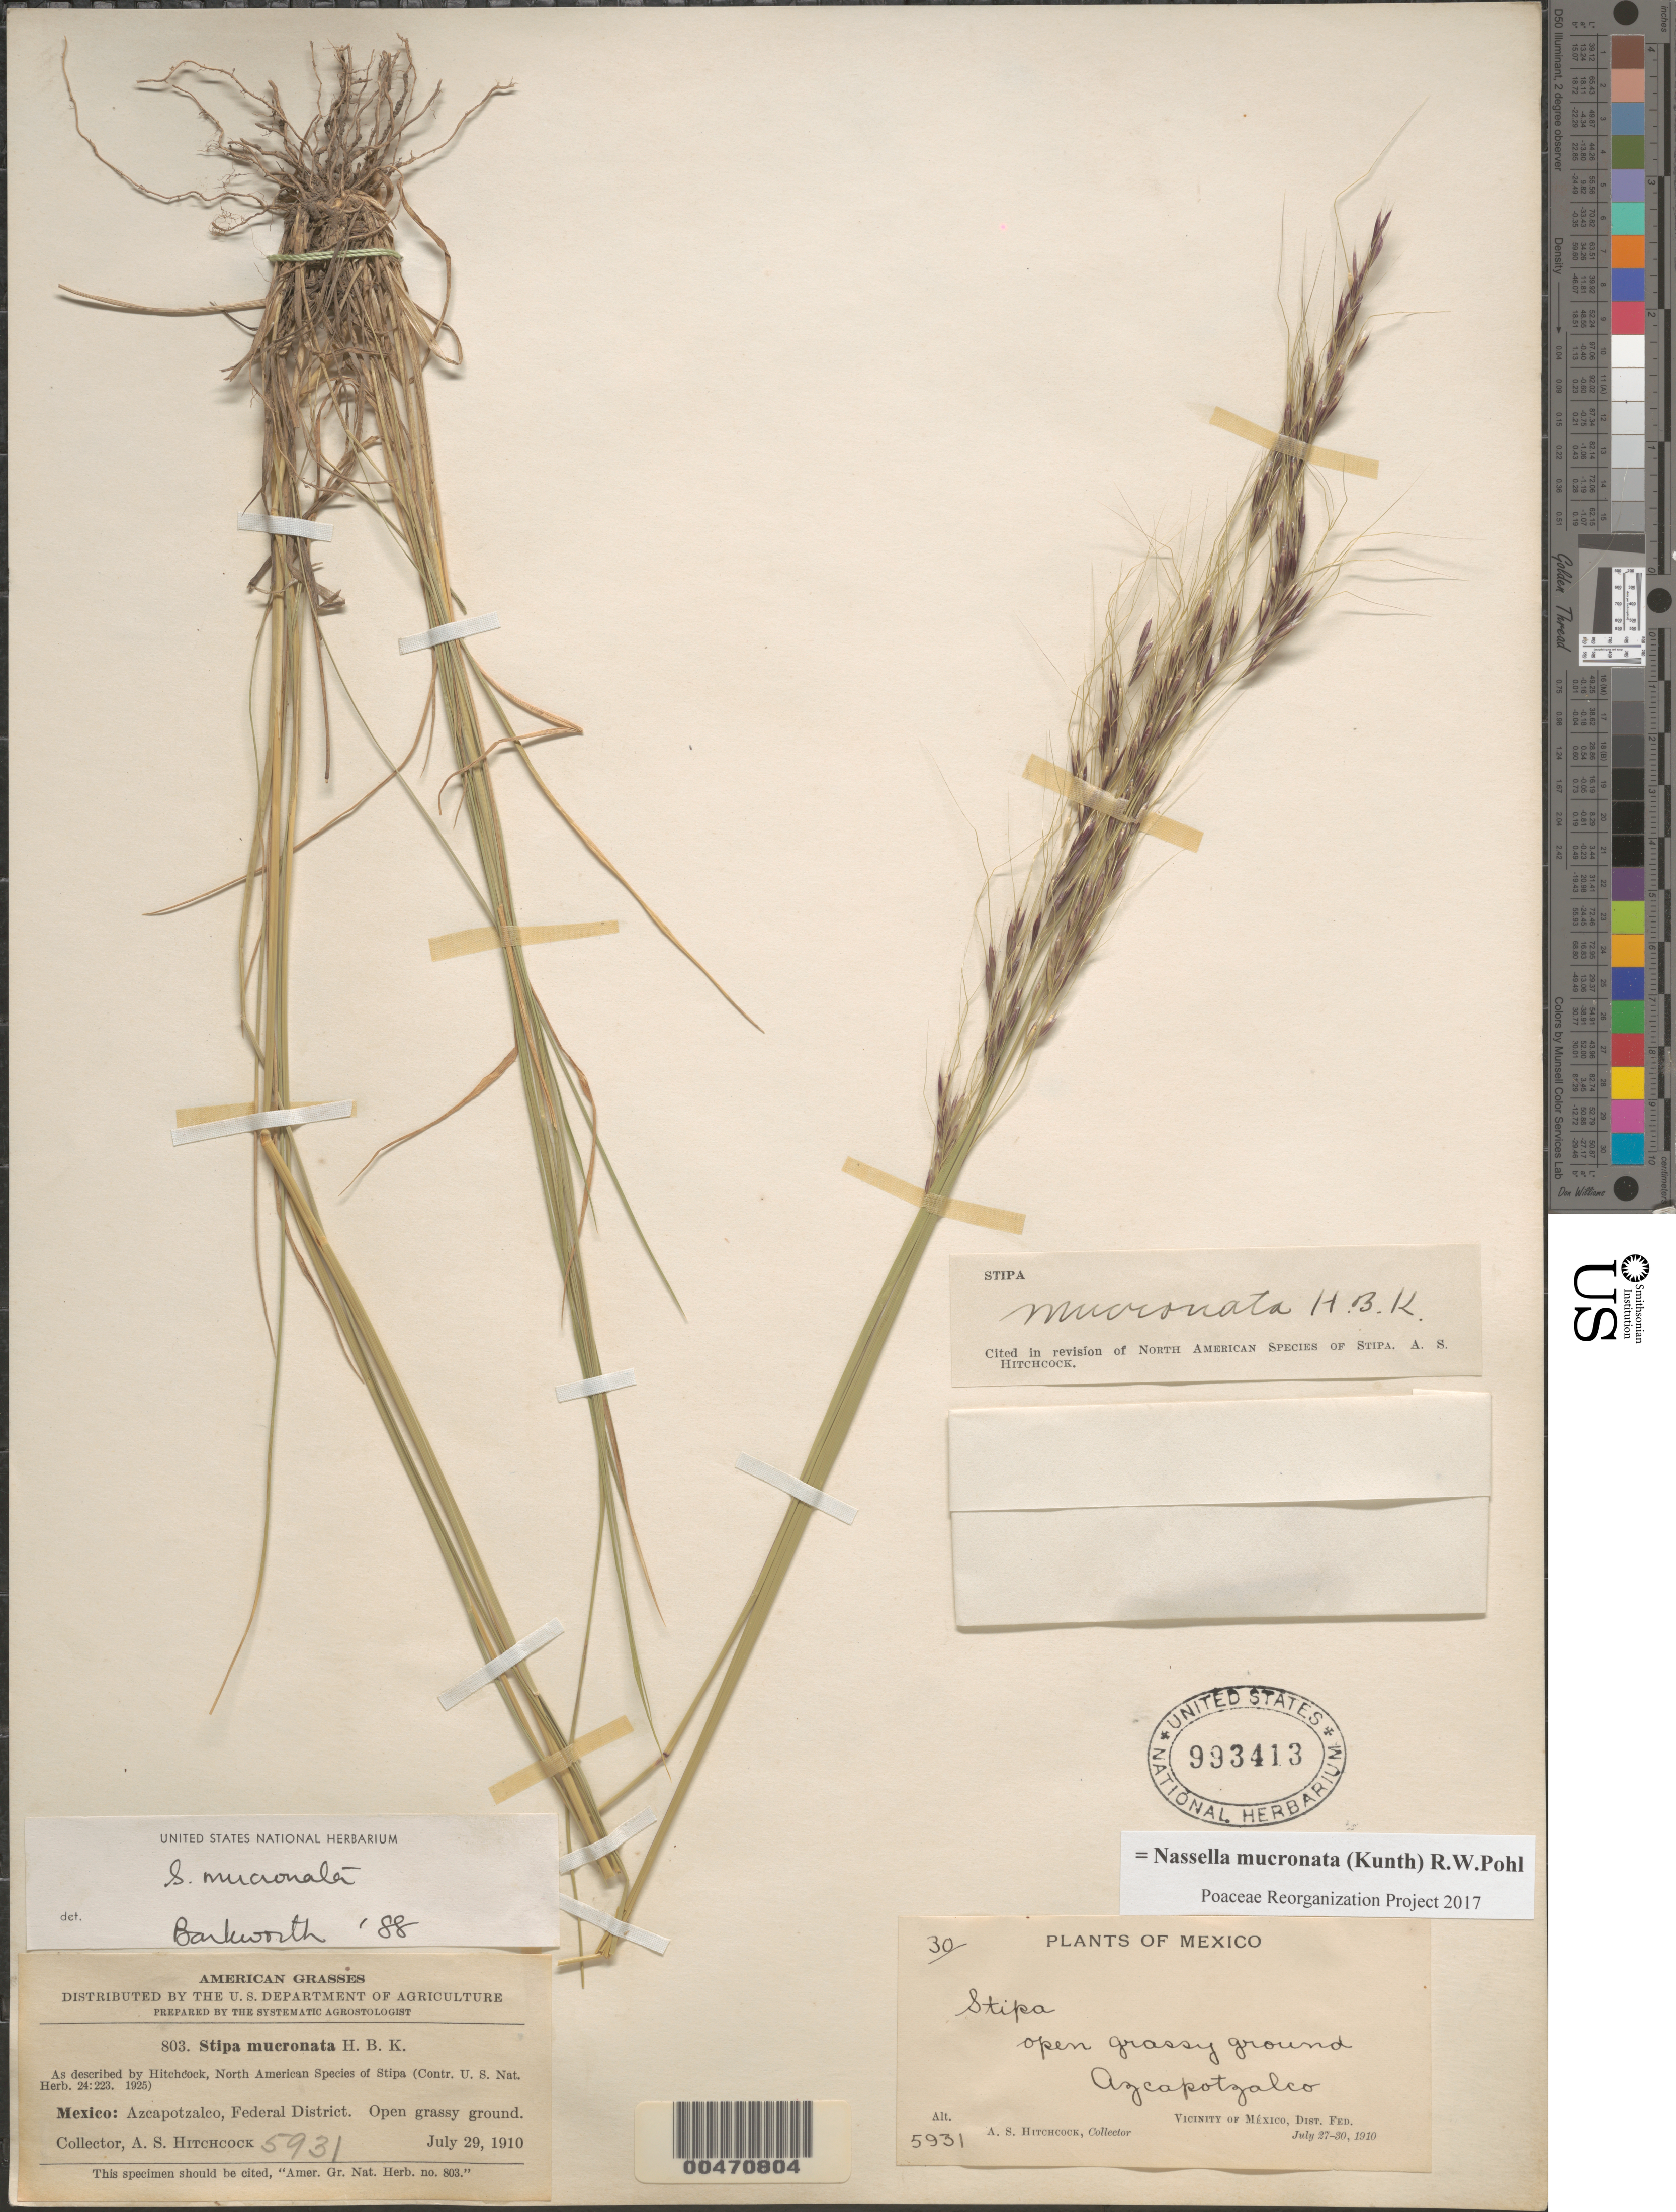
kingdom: Plantae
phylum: Tracheophyta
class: Liliopsida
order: Poales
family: Poaceae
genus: Nassella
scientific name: Nassella mucronata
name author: (Kunth) R.W. Pohl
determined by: Poaceae Reorganization Project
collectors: A. S. Hitchcock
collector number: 5931/30/803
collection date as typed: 27 Jul 1910 to 30 Jul 1910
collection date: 1910-07-27/1910-07-30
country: Mexico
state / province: Distrito Federal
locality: Azcapotzalco, vicinity of México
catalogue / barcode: US 993413